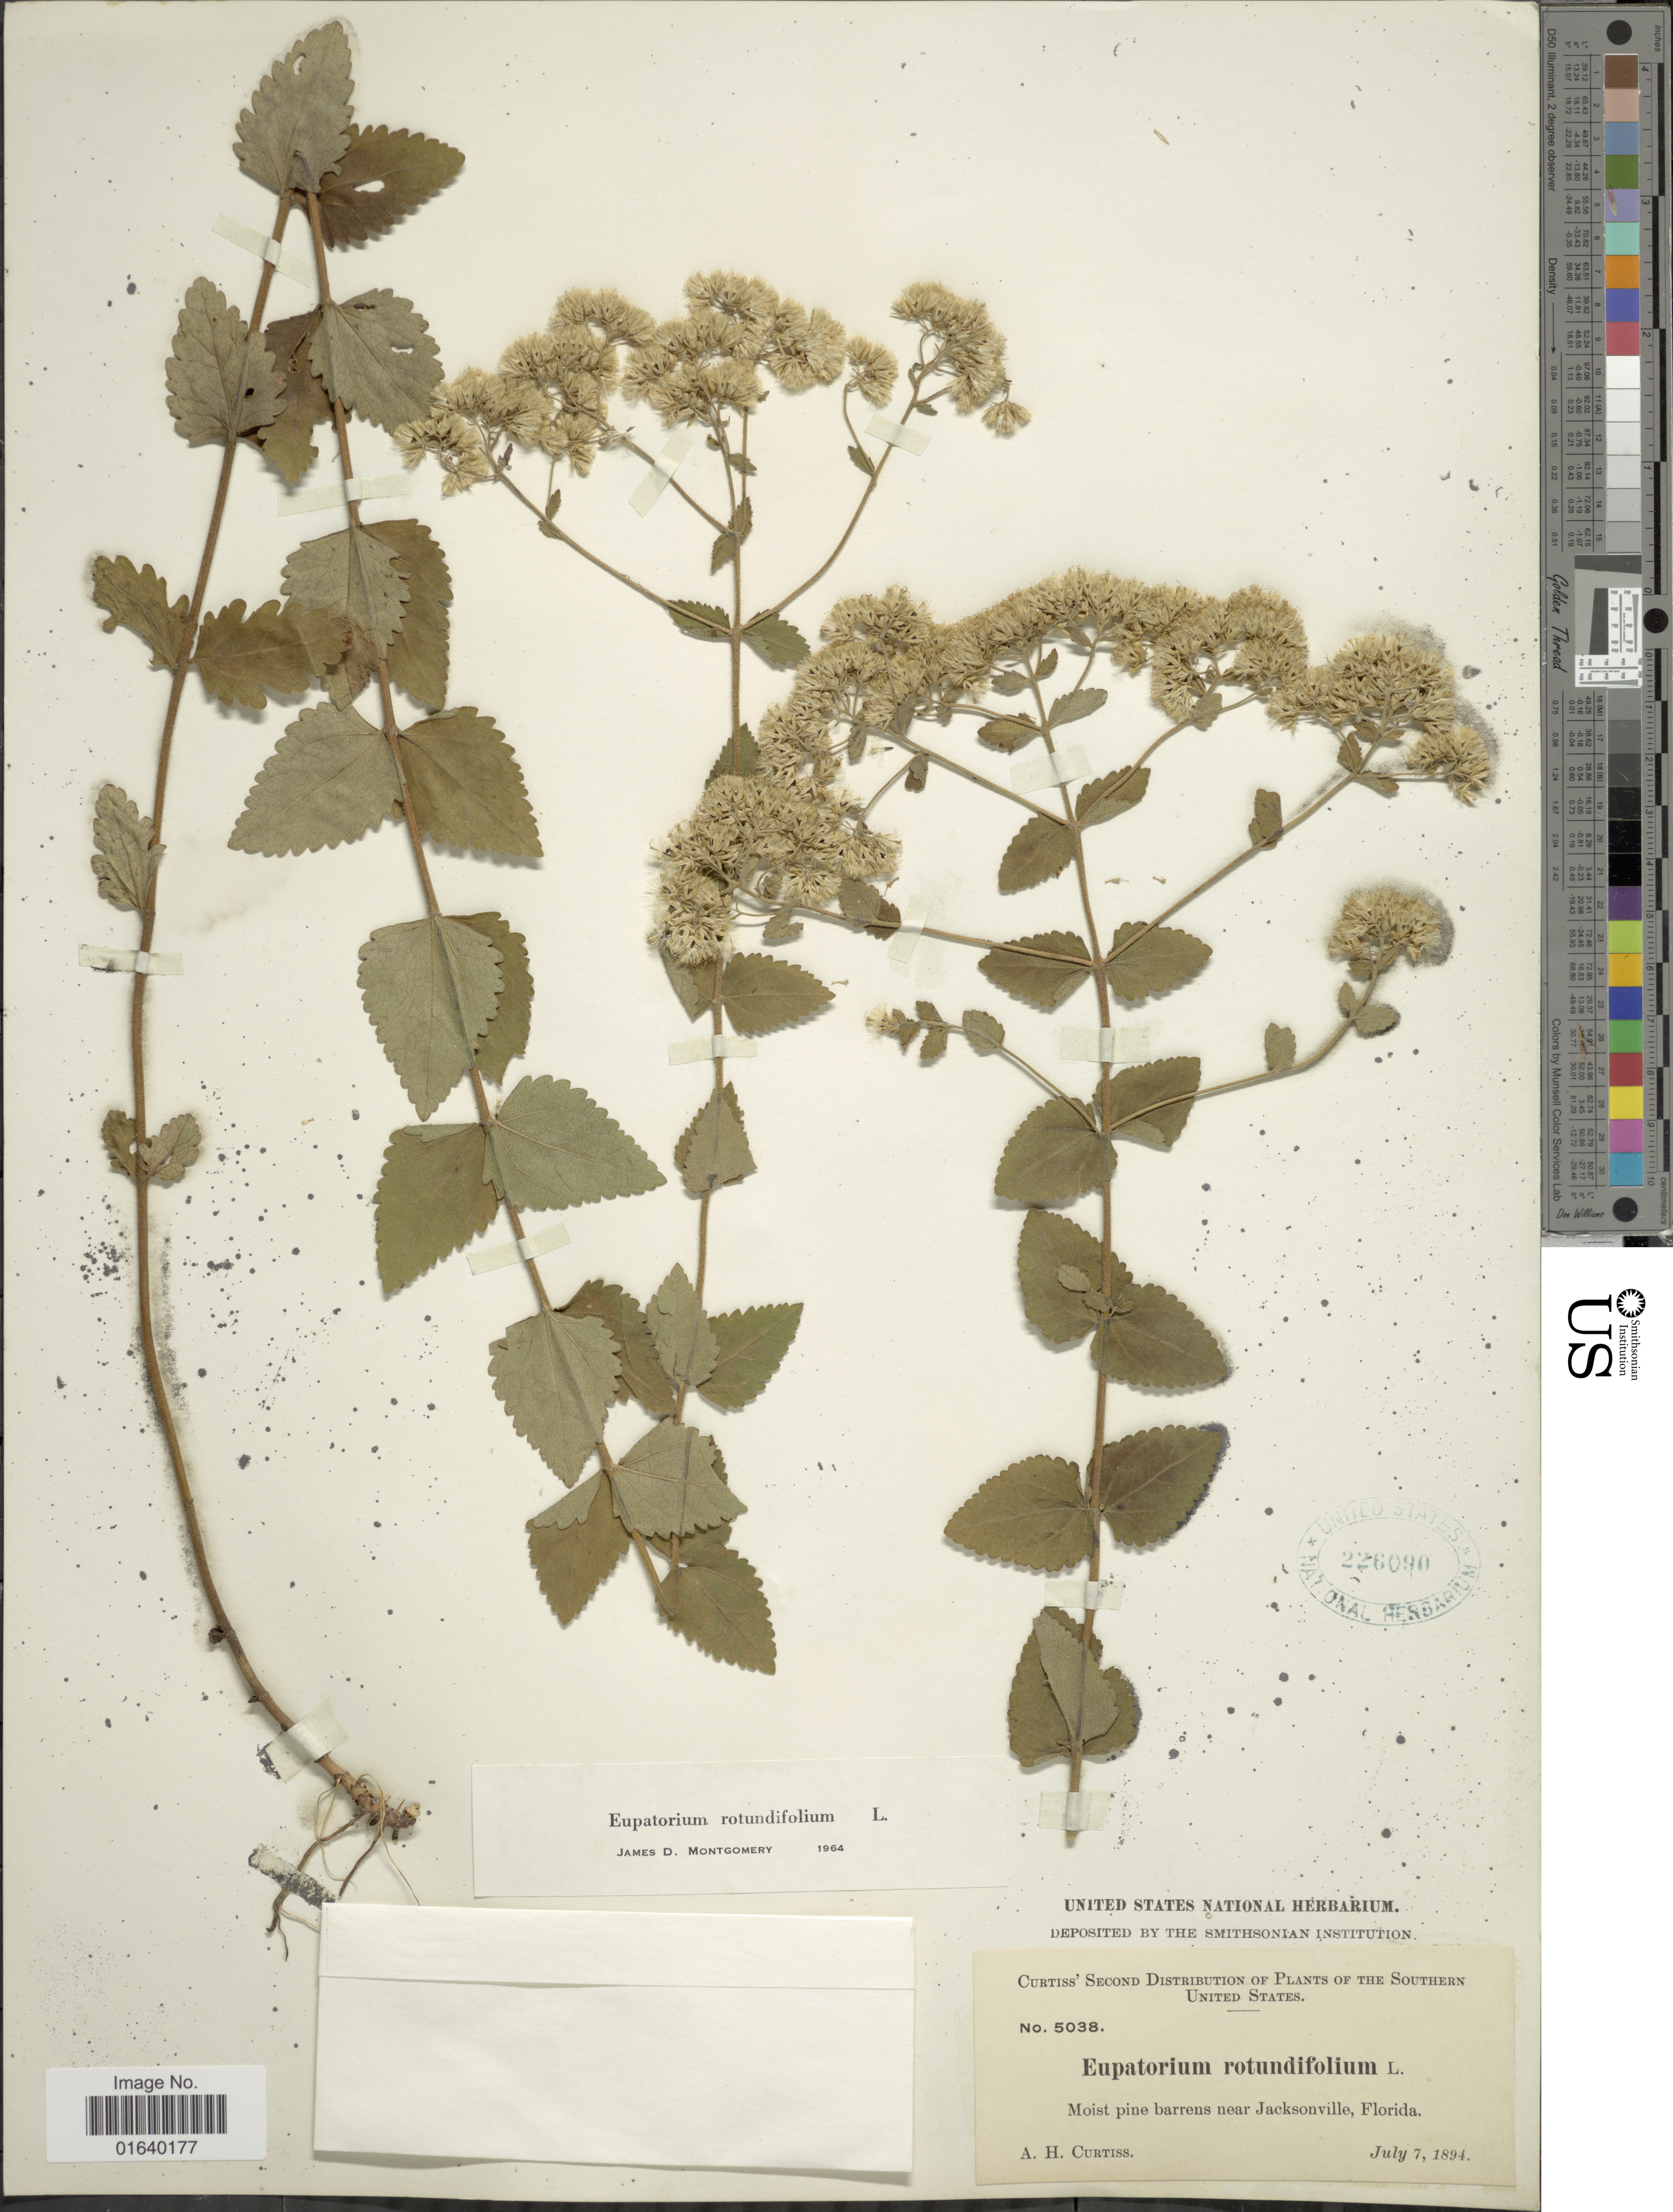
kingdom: Plantae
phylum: Tracheophyta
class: Magnoliopsida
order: Asterales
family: Asteraceae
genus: Eupatorium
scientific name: Eupatorium rotundifolium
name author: L.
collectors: A. H. Curtiss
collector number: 5038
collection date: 1894-07-07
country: United States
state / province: Florida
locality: The Southern United States, Moist pine barrens near Jacksonville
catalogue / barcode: US 226090